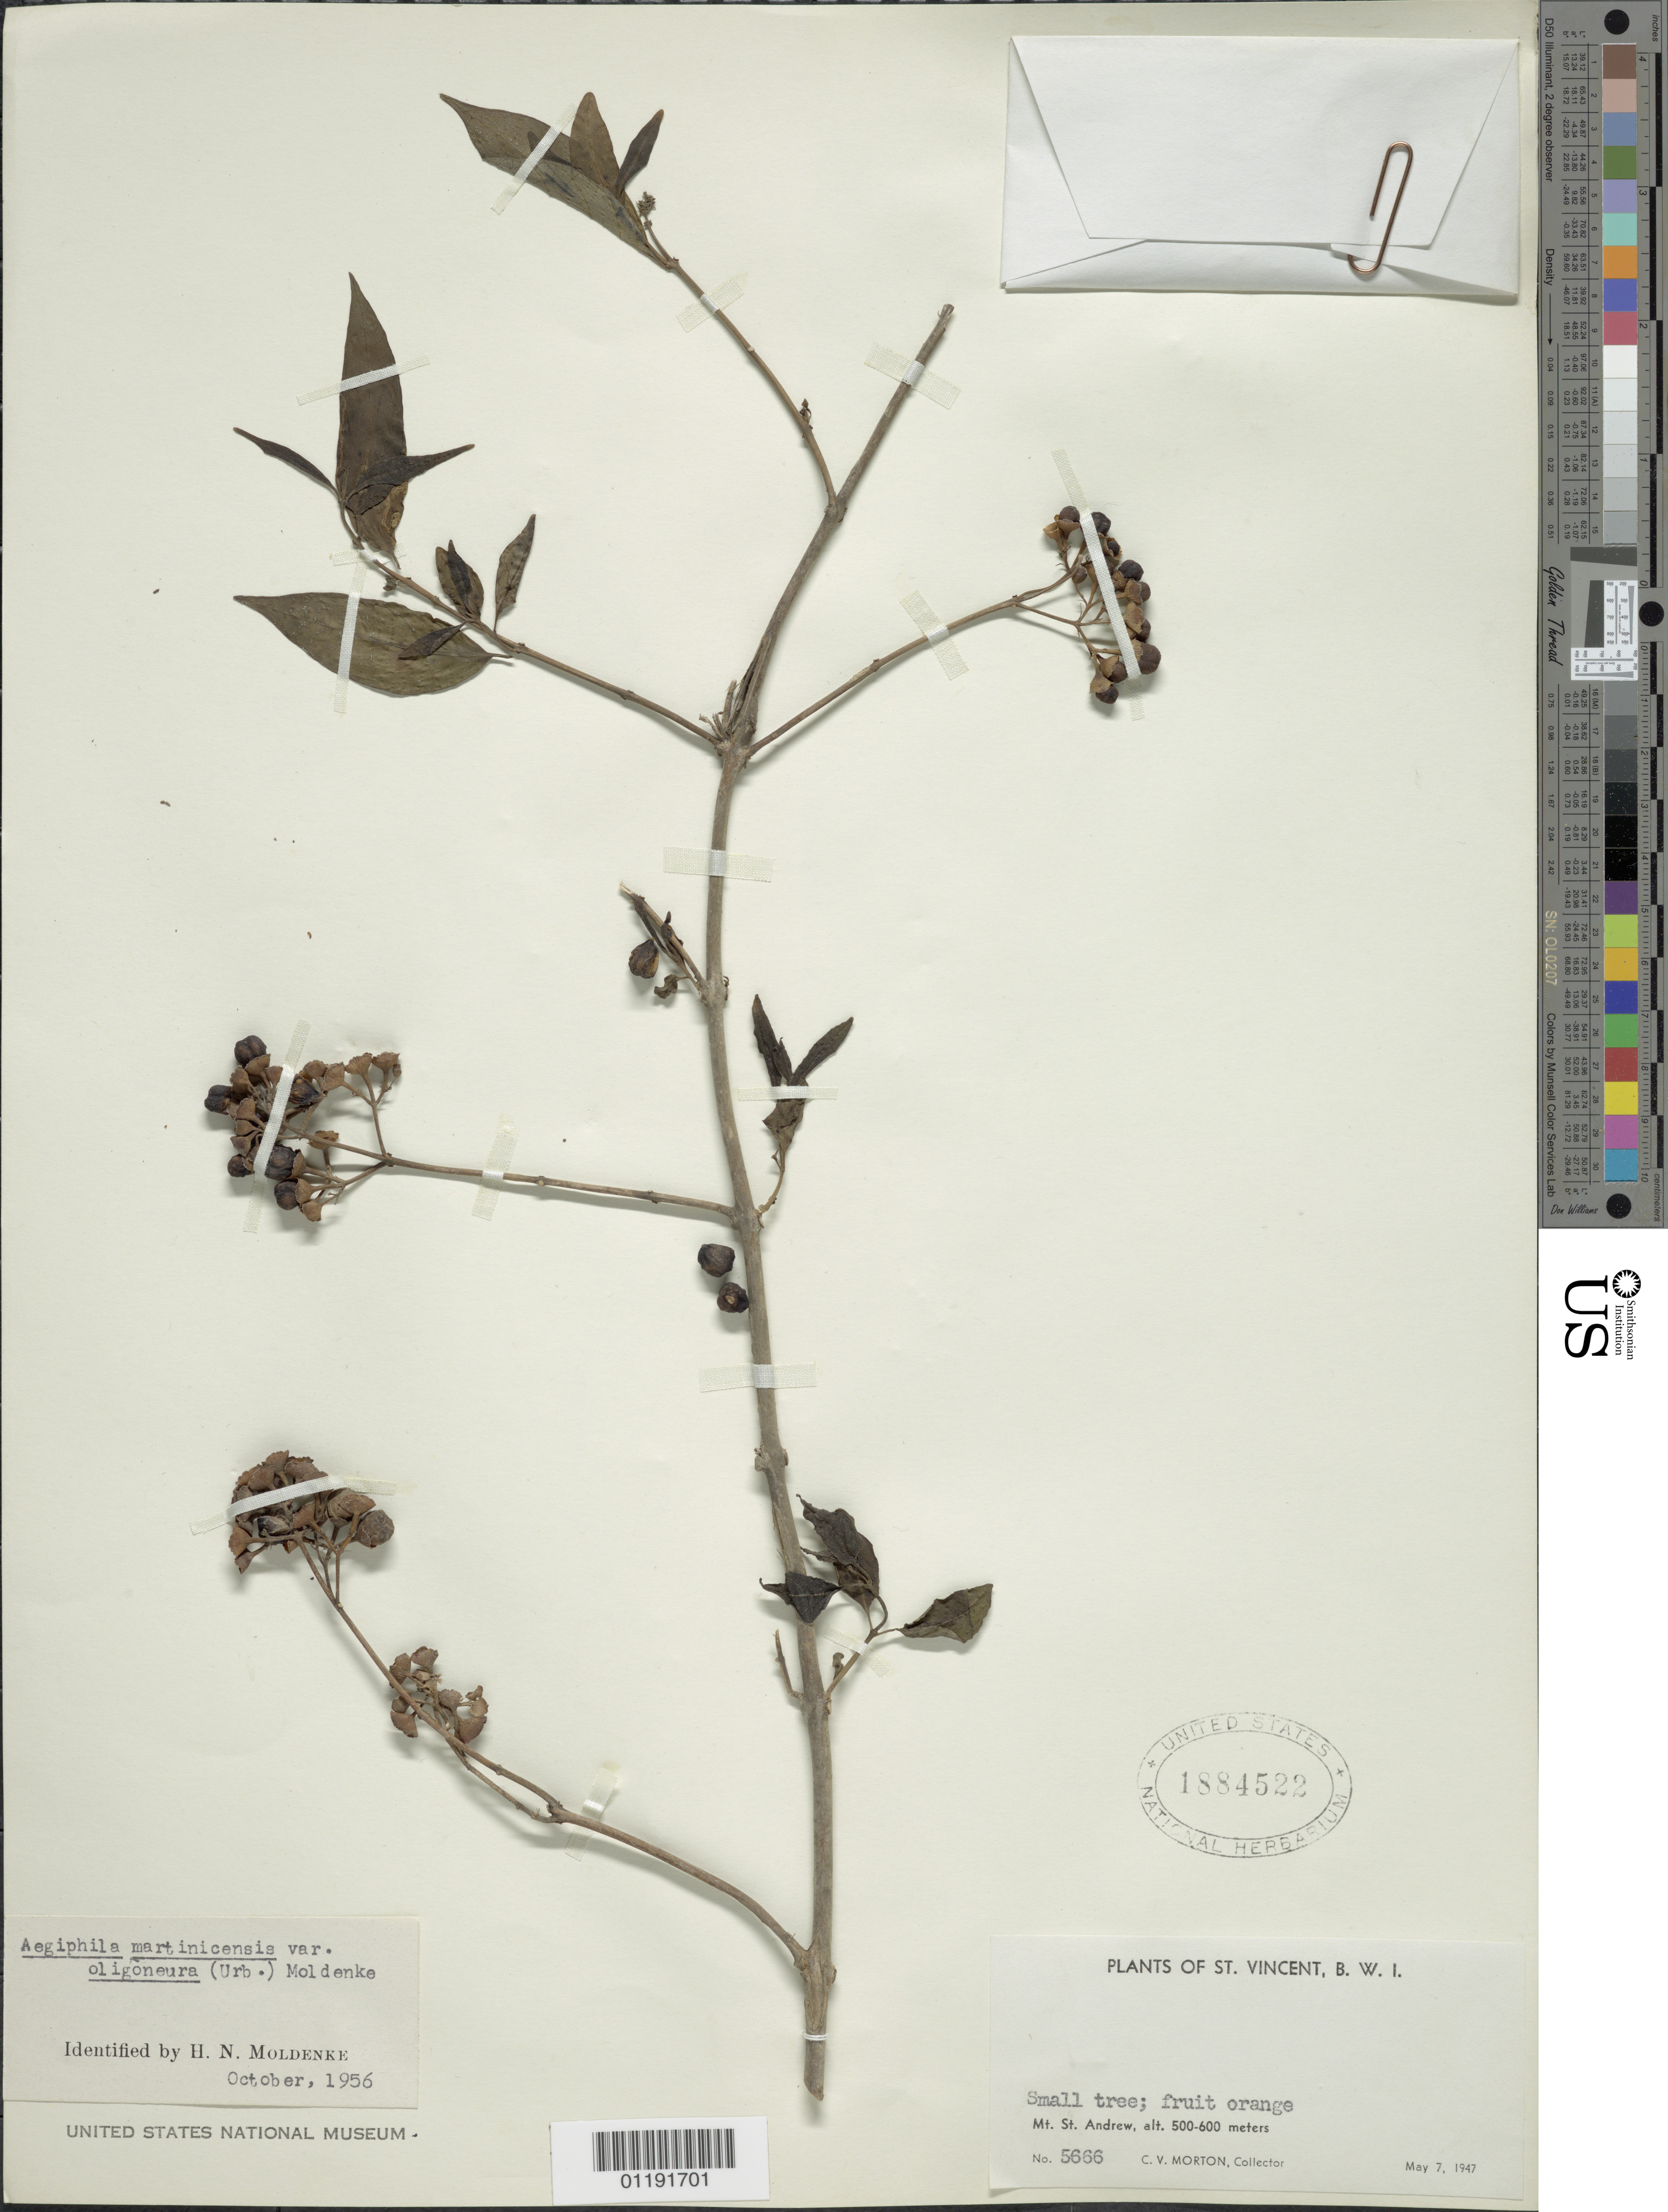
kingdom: Plantae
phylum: Tracheophyta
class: Magnoliopsida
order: Lamiales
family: Lamiaceae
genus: Aegiphila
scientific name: Aegiphila martinicensis var. oligoneura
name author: (Urb.) Moldenke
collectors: C. V. Morton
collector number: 5666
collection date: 1947-05-07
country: St. Vincent - Grenadines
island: St. Vincent Island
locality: Mt. St. Andrew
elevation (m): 500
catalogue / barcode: US 1884522